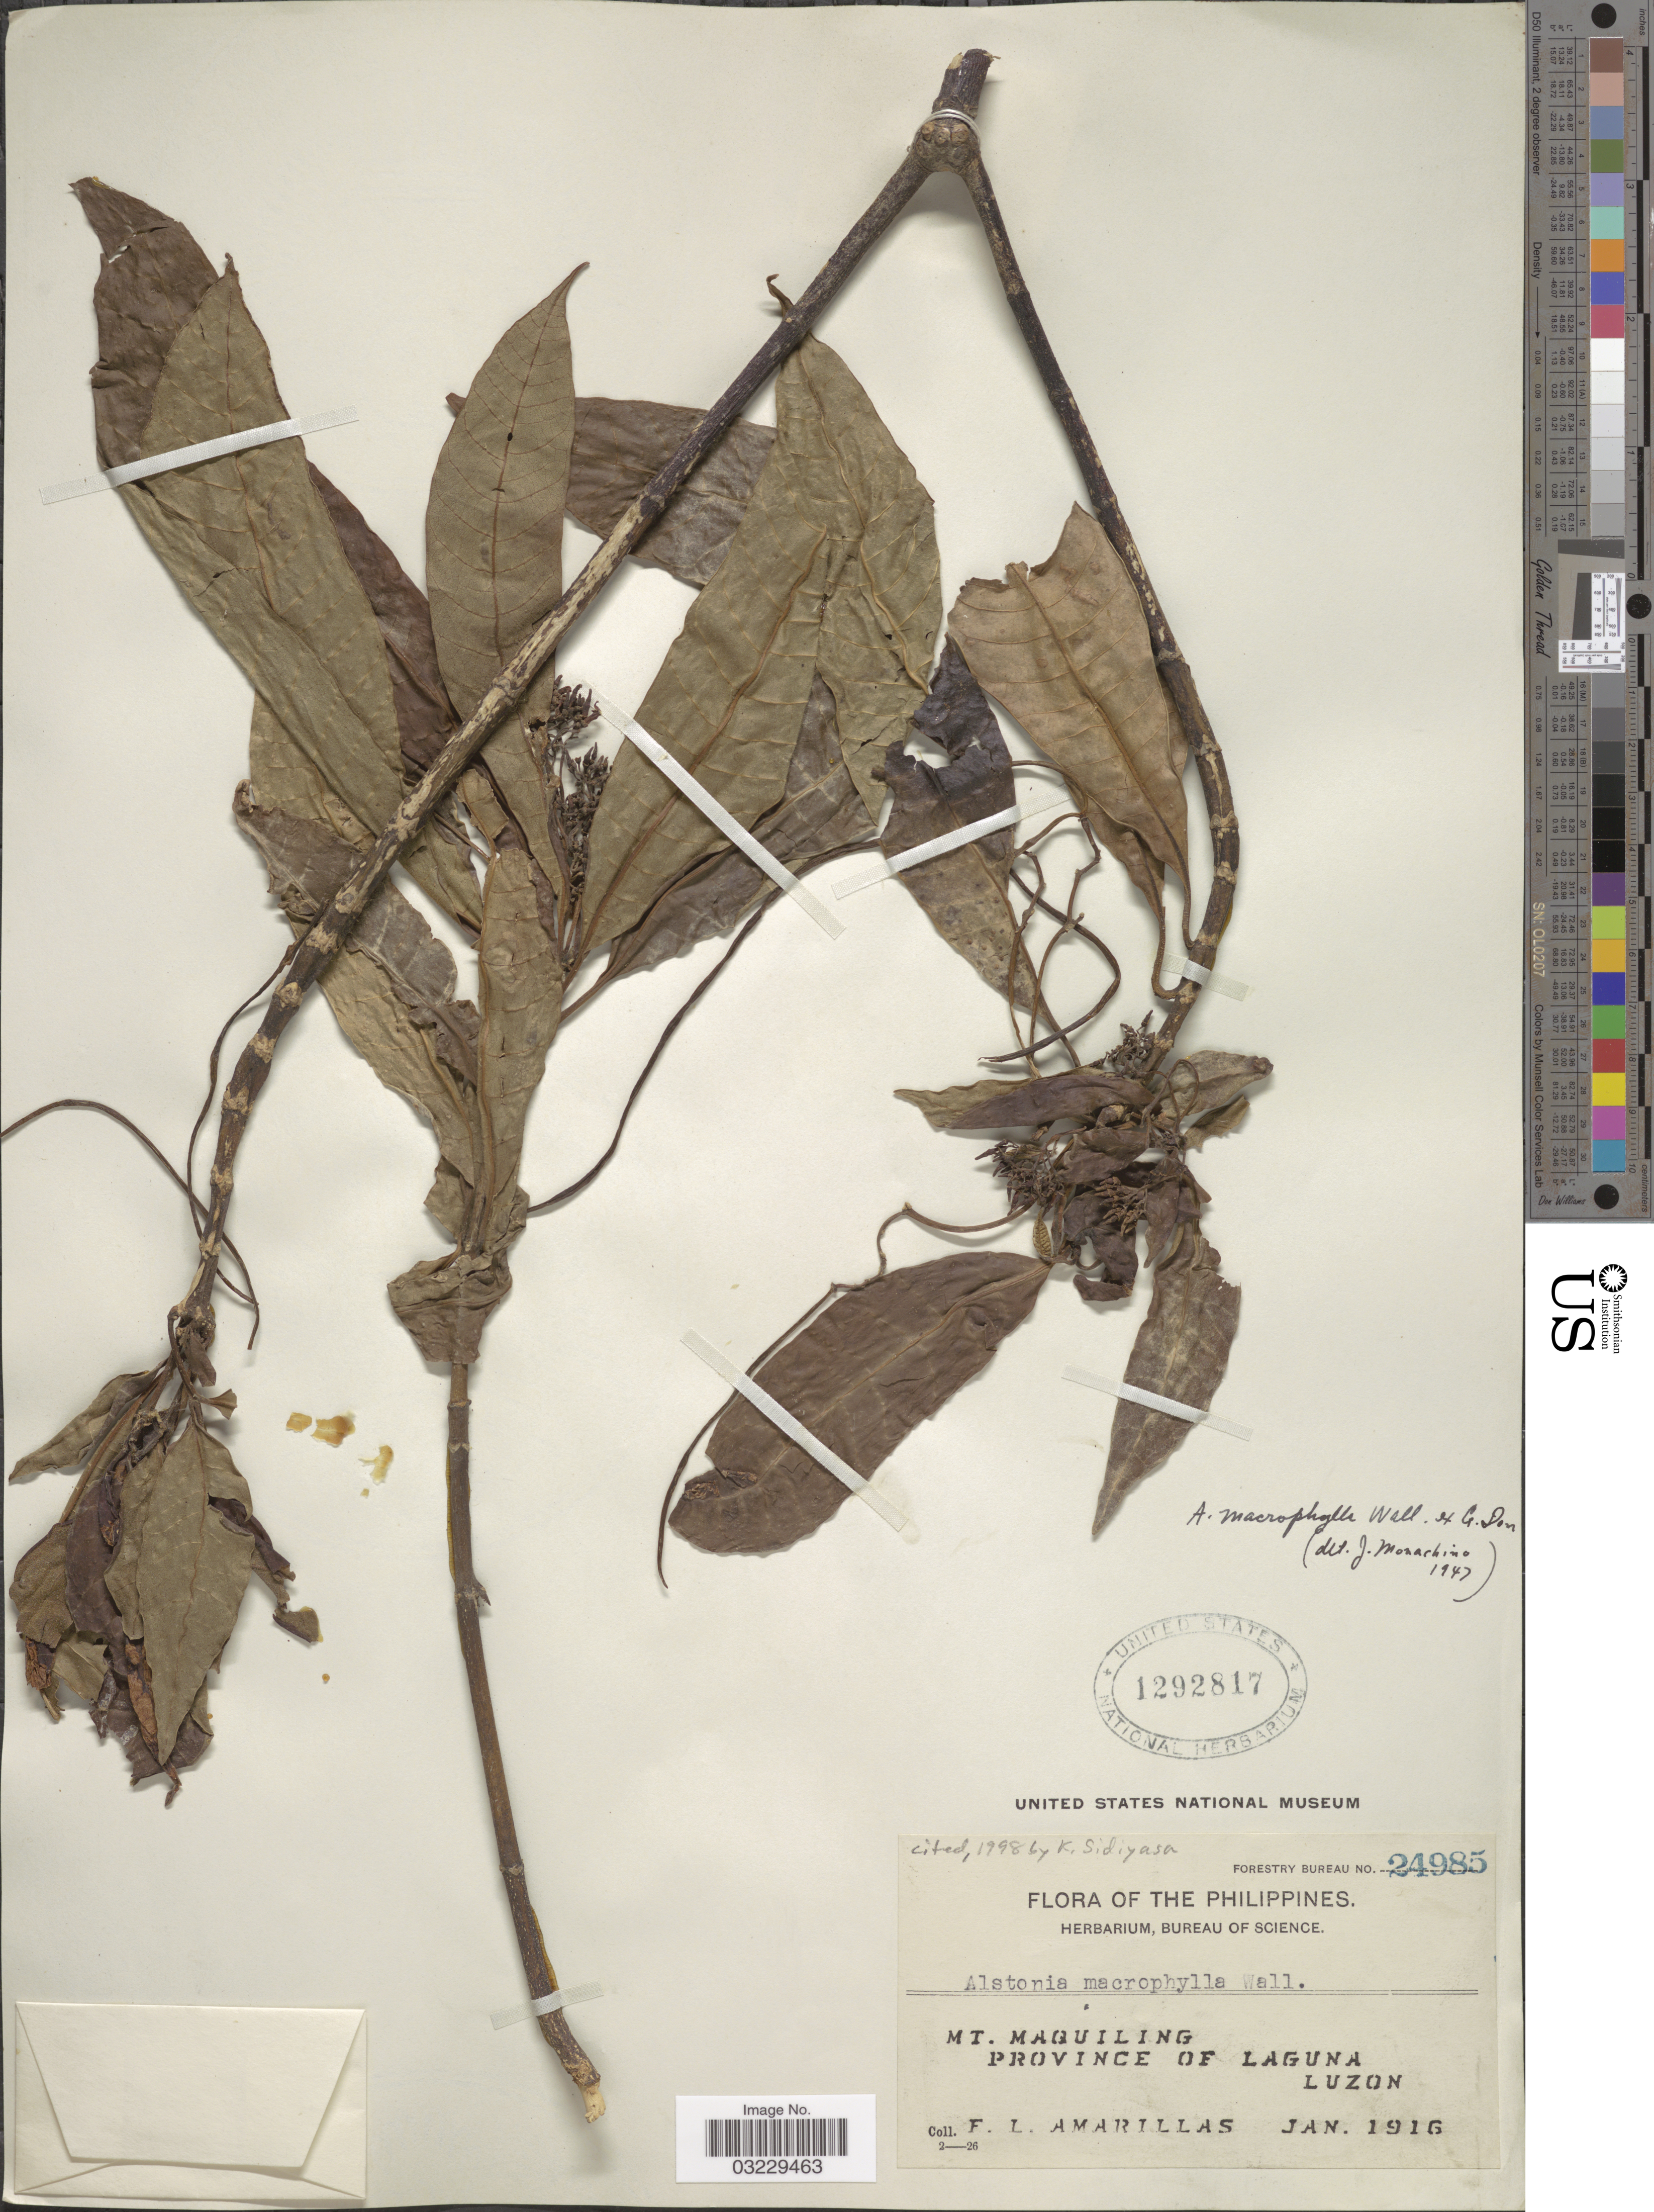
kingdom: Plantae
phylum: Tracheophyta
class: Magnoliopsida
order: Gentianales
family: Apocynaceae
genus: Alstonia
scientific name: Alstonia macrophylla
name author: Wall. ex G. Don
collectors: F. Amarillas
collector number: Forestry Bureau 24985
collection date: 1916-01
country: Philippines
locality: Mt. Maquiling, Province of Laguna, Luzon.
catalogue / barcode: US 1292817